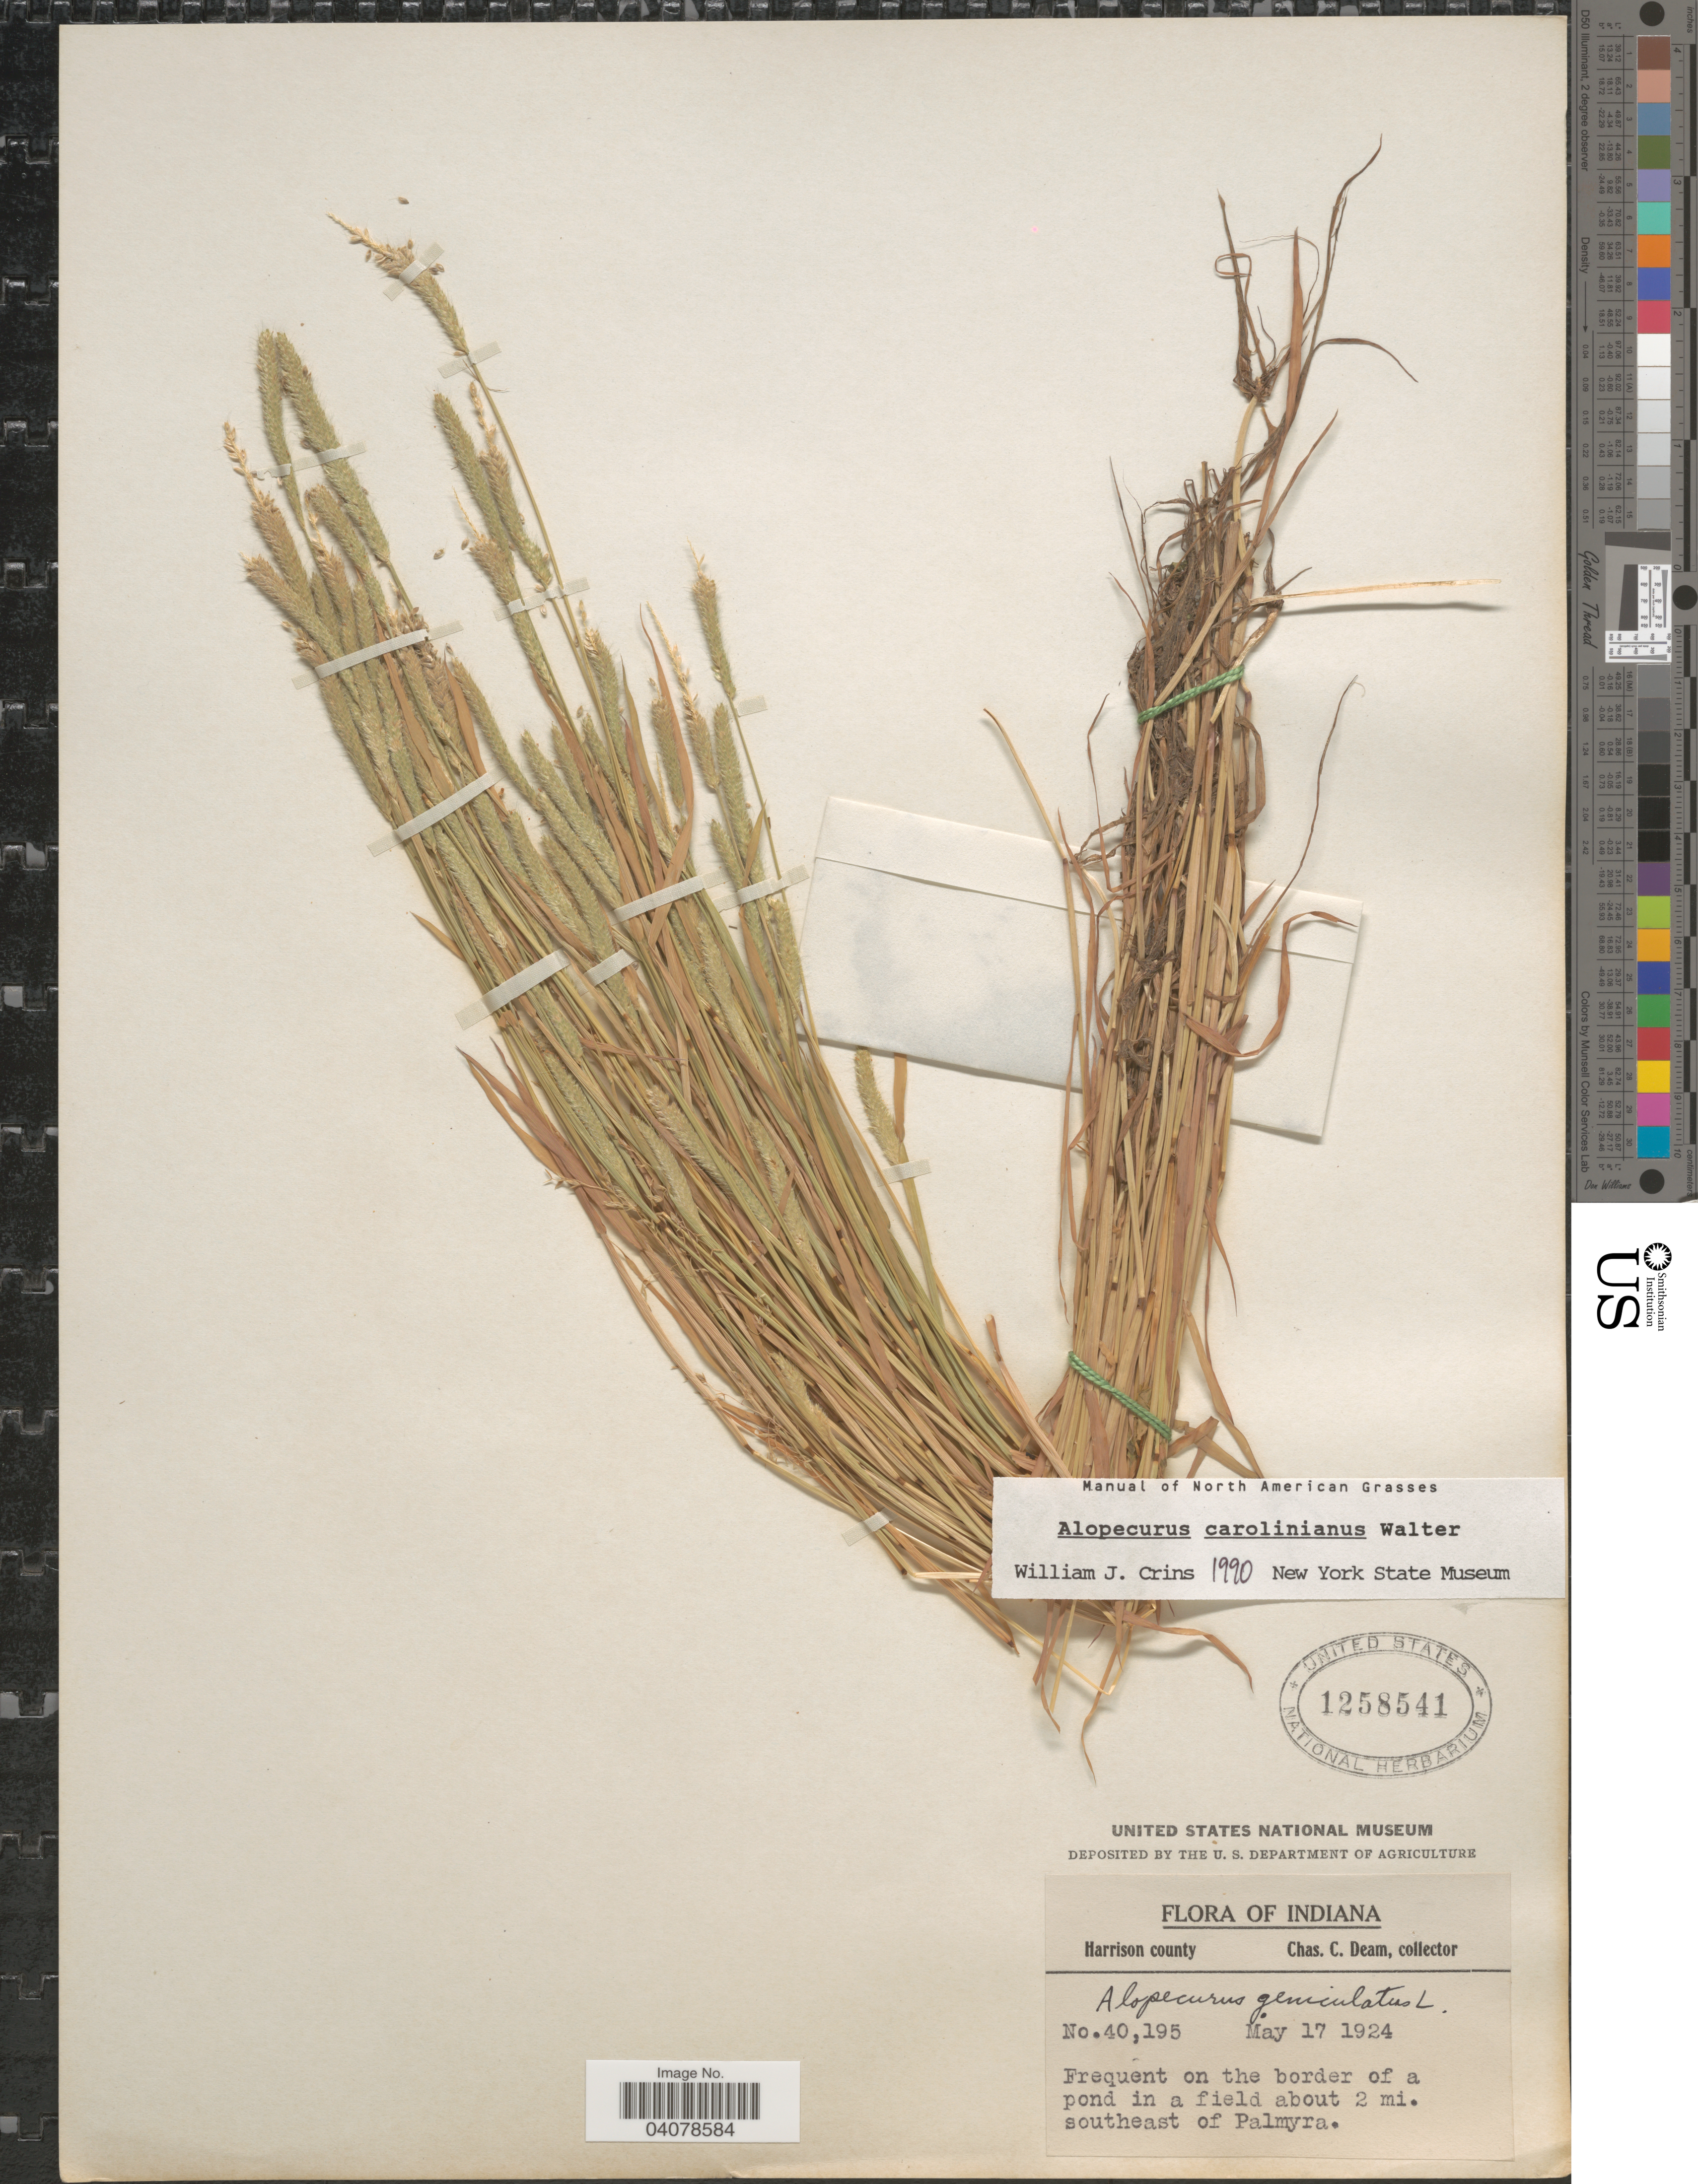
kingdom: Plantae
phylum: Tracheophyta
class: Liliopsida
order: Poales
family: Poaceae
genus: Alopecurus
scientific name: Alopecurus carolinianus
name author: Walter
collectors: C. C. Deam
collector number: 40195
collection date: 1924-05-17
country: United States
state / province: Indiana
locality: Harrison county. Frequent on the border of a pond in a field about 2 mi. southeast of Palmyra.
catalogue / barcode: US 1258541